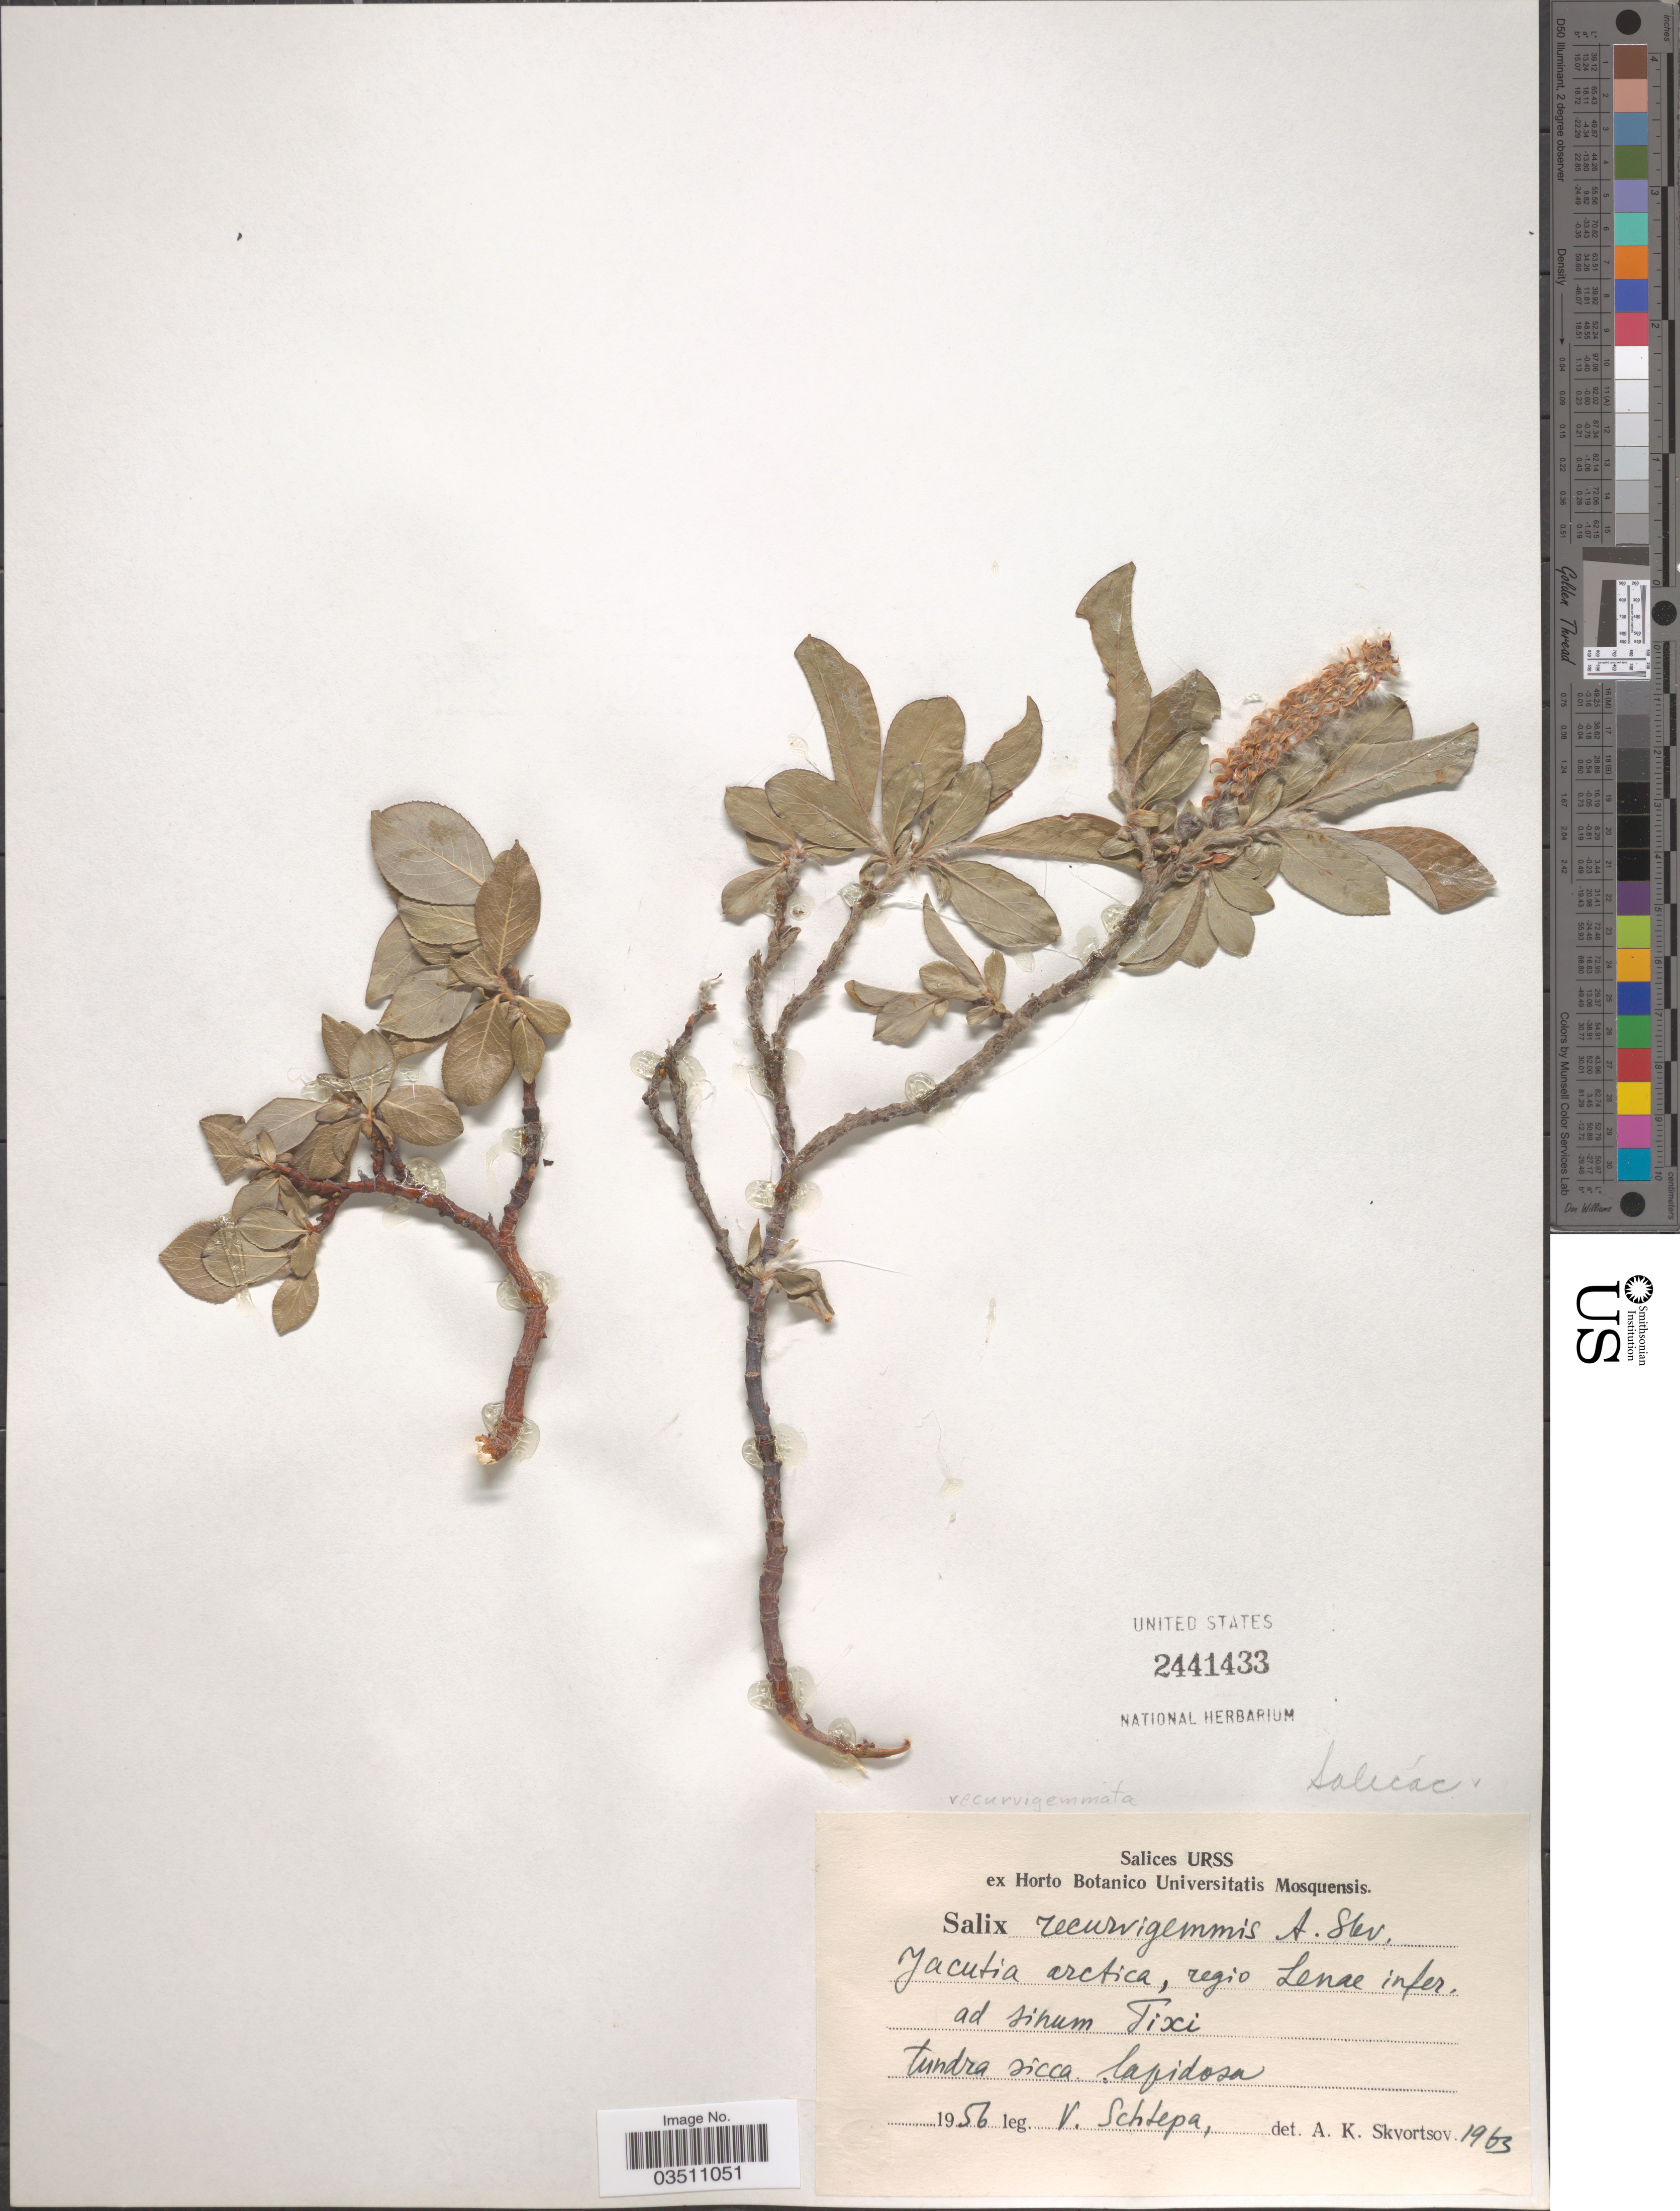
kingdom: Plantae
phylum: Tracheophyta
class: Magnoliopsida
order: Malpighiales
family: Salicaceae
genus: Salix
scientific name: Salix recurvigemmata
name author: A.K. Skvortsov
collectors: V. Schlepa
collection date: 1956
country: Russian Federation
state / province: Sakha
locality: Yacutia arctica, regio Lenae infer. ad sinum Tixi.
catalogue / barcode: US 2441433